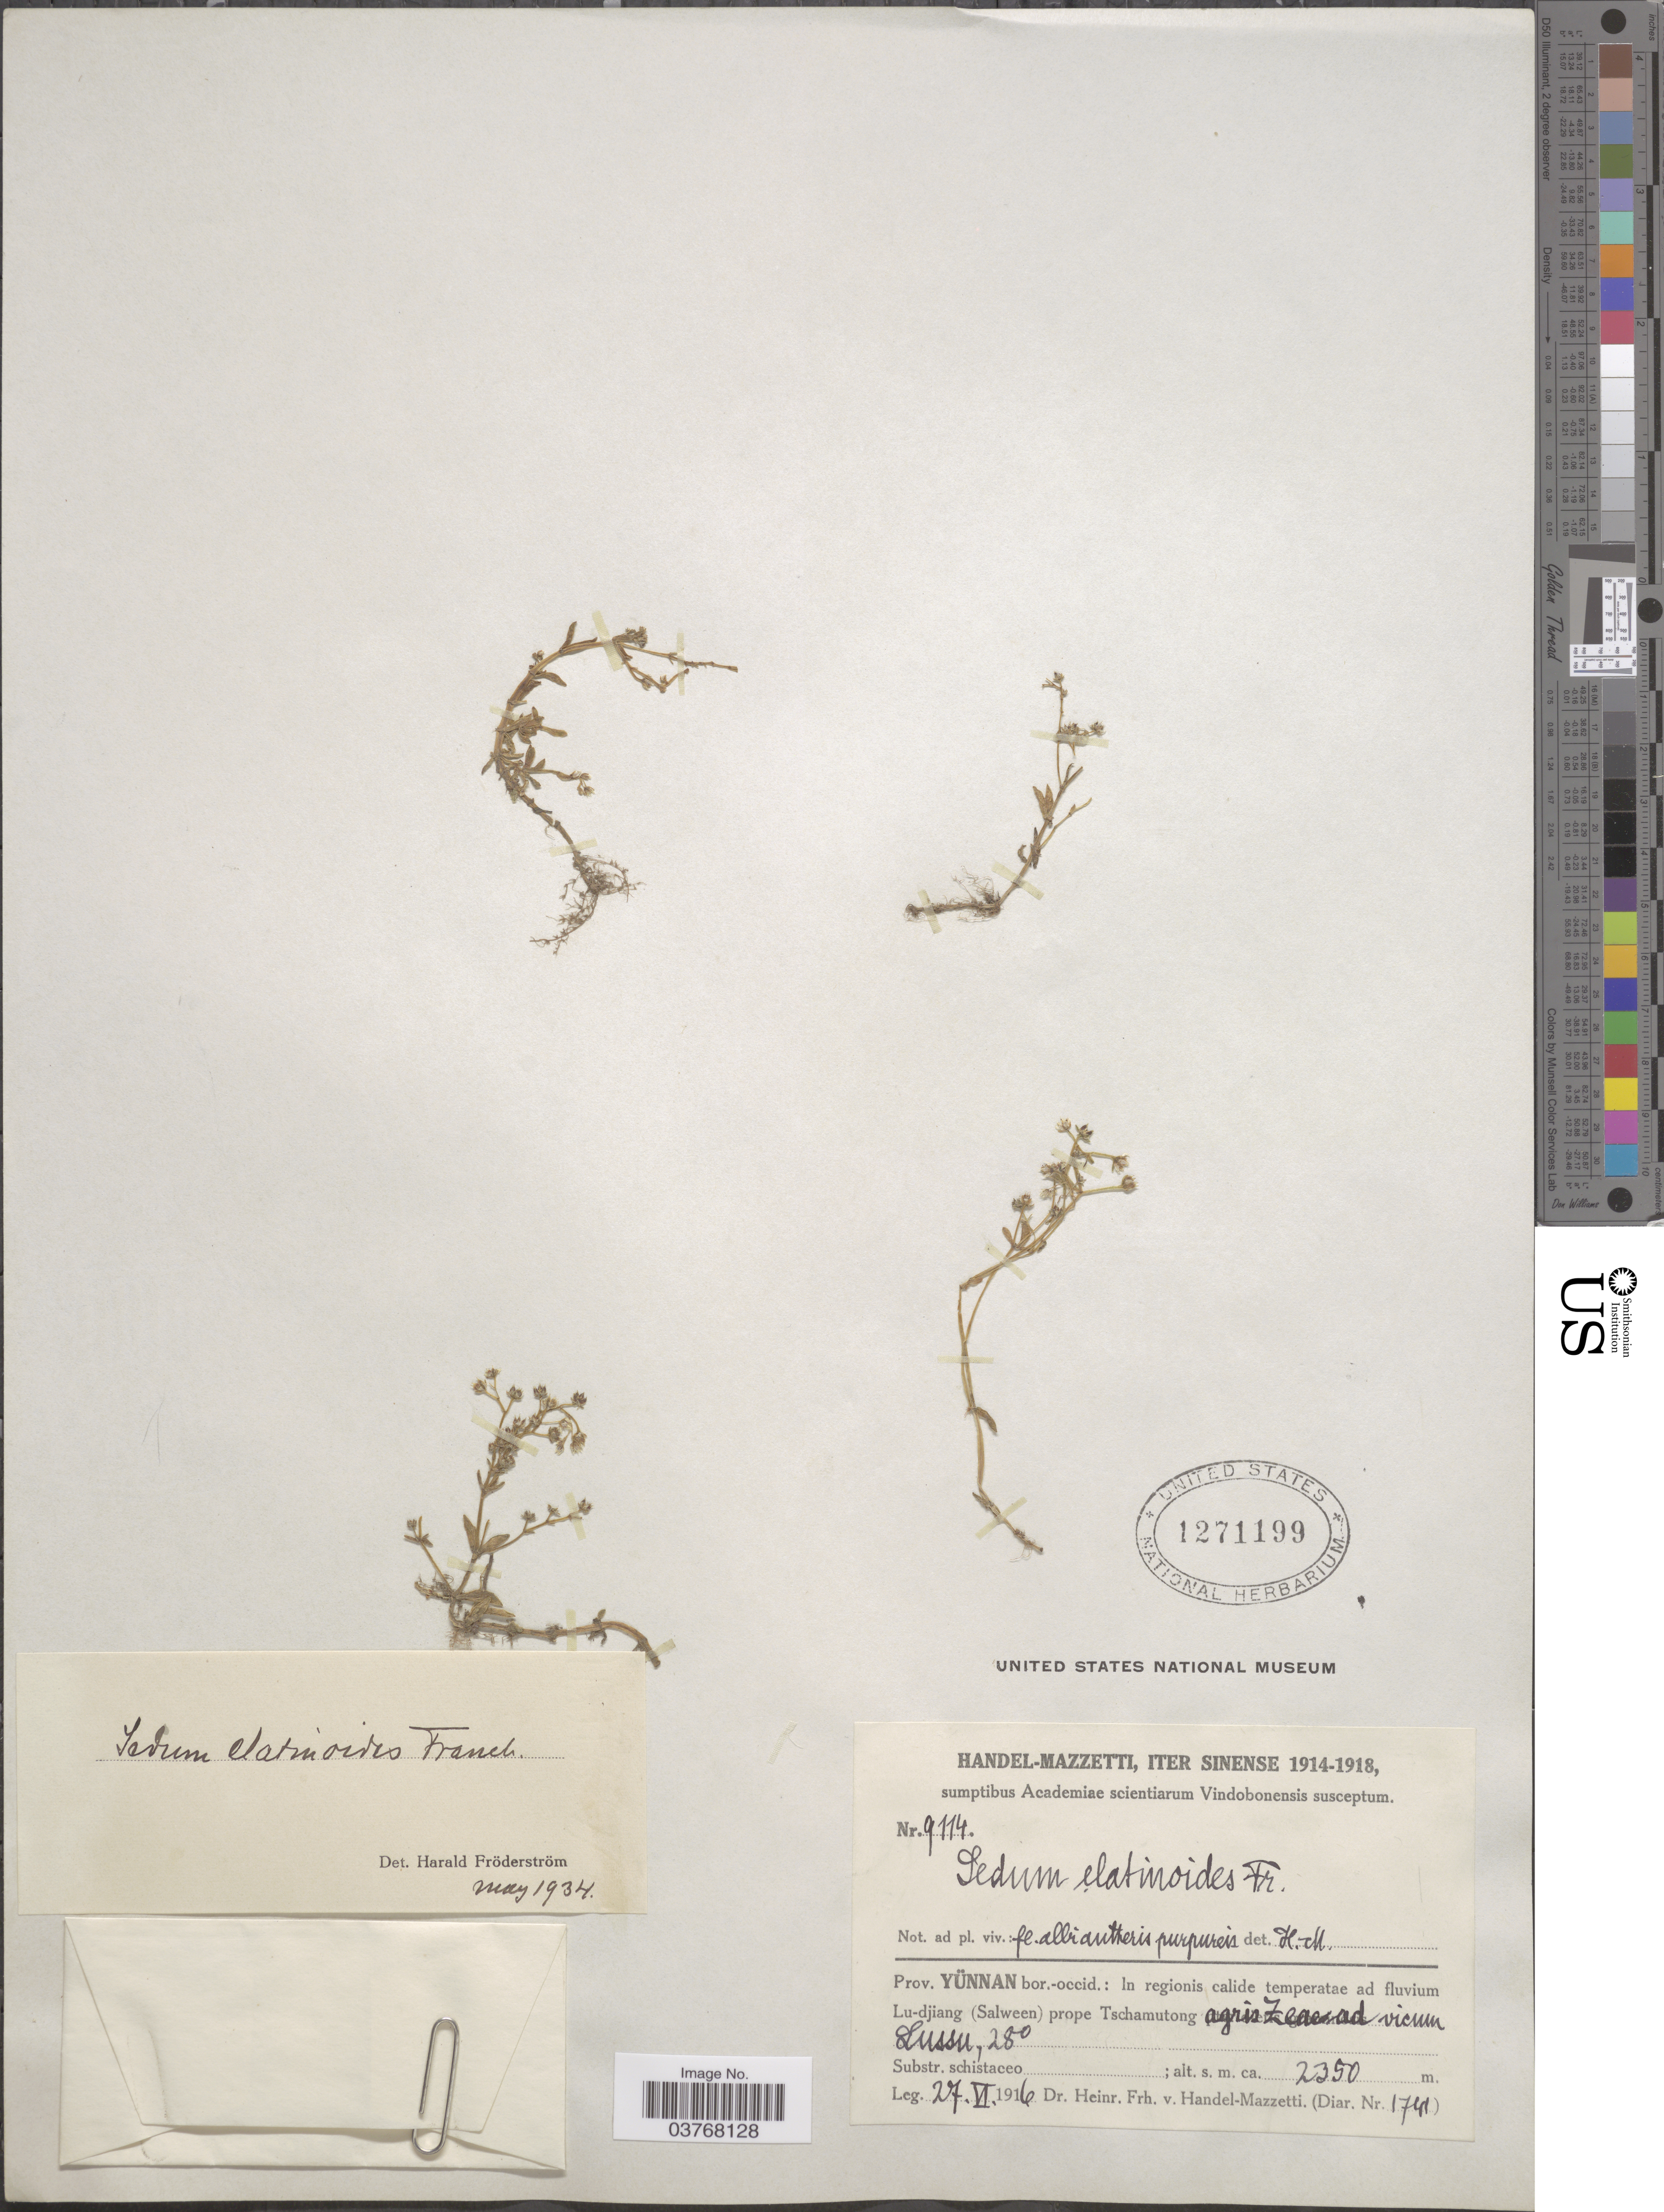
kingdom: Plantae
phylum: Tracheophyta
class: Magnoliopsida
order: Saxifragales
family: Crassulaceae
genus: Sedum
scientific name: Sedum elatinoides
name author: Franch.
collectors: H. Handel-Mazzetti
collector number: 9114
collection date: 1916-06-27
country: China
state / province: Yunnan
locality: Sinense. Prov. Yünnan bor.-occid.: In regionis calide temperatae ad fluvium Lu-djiang (Salween) prope Tschamutong agris Zeae ad vicum Lussu. [interpreted]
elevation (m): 2350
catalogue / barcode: US 1271199